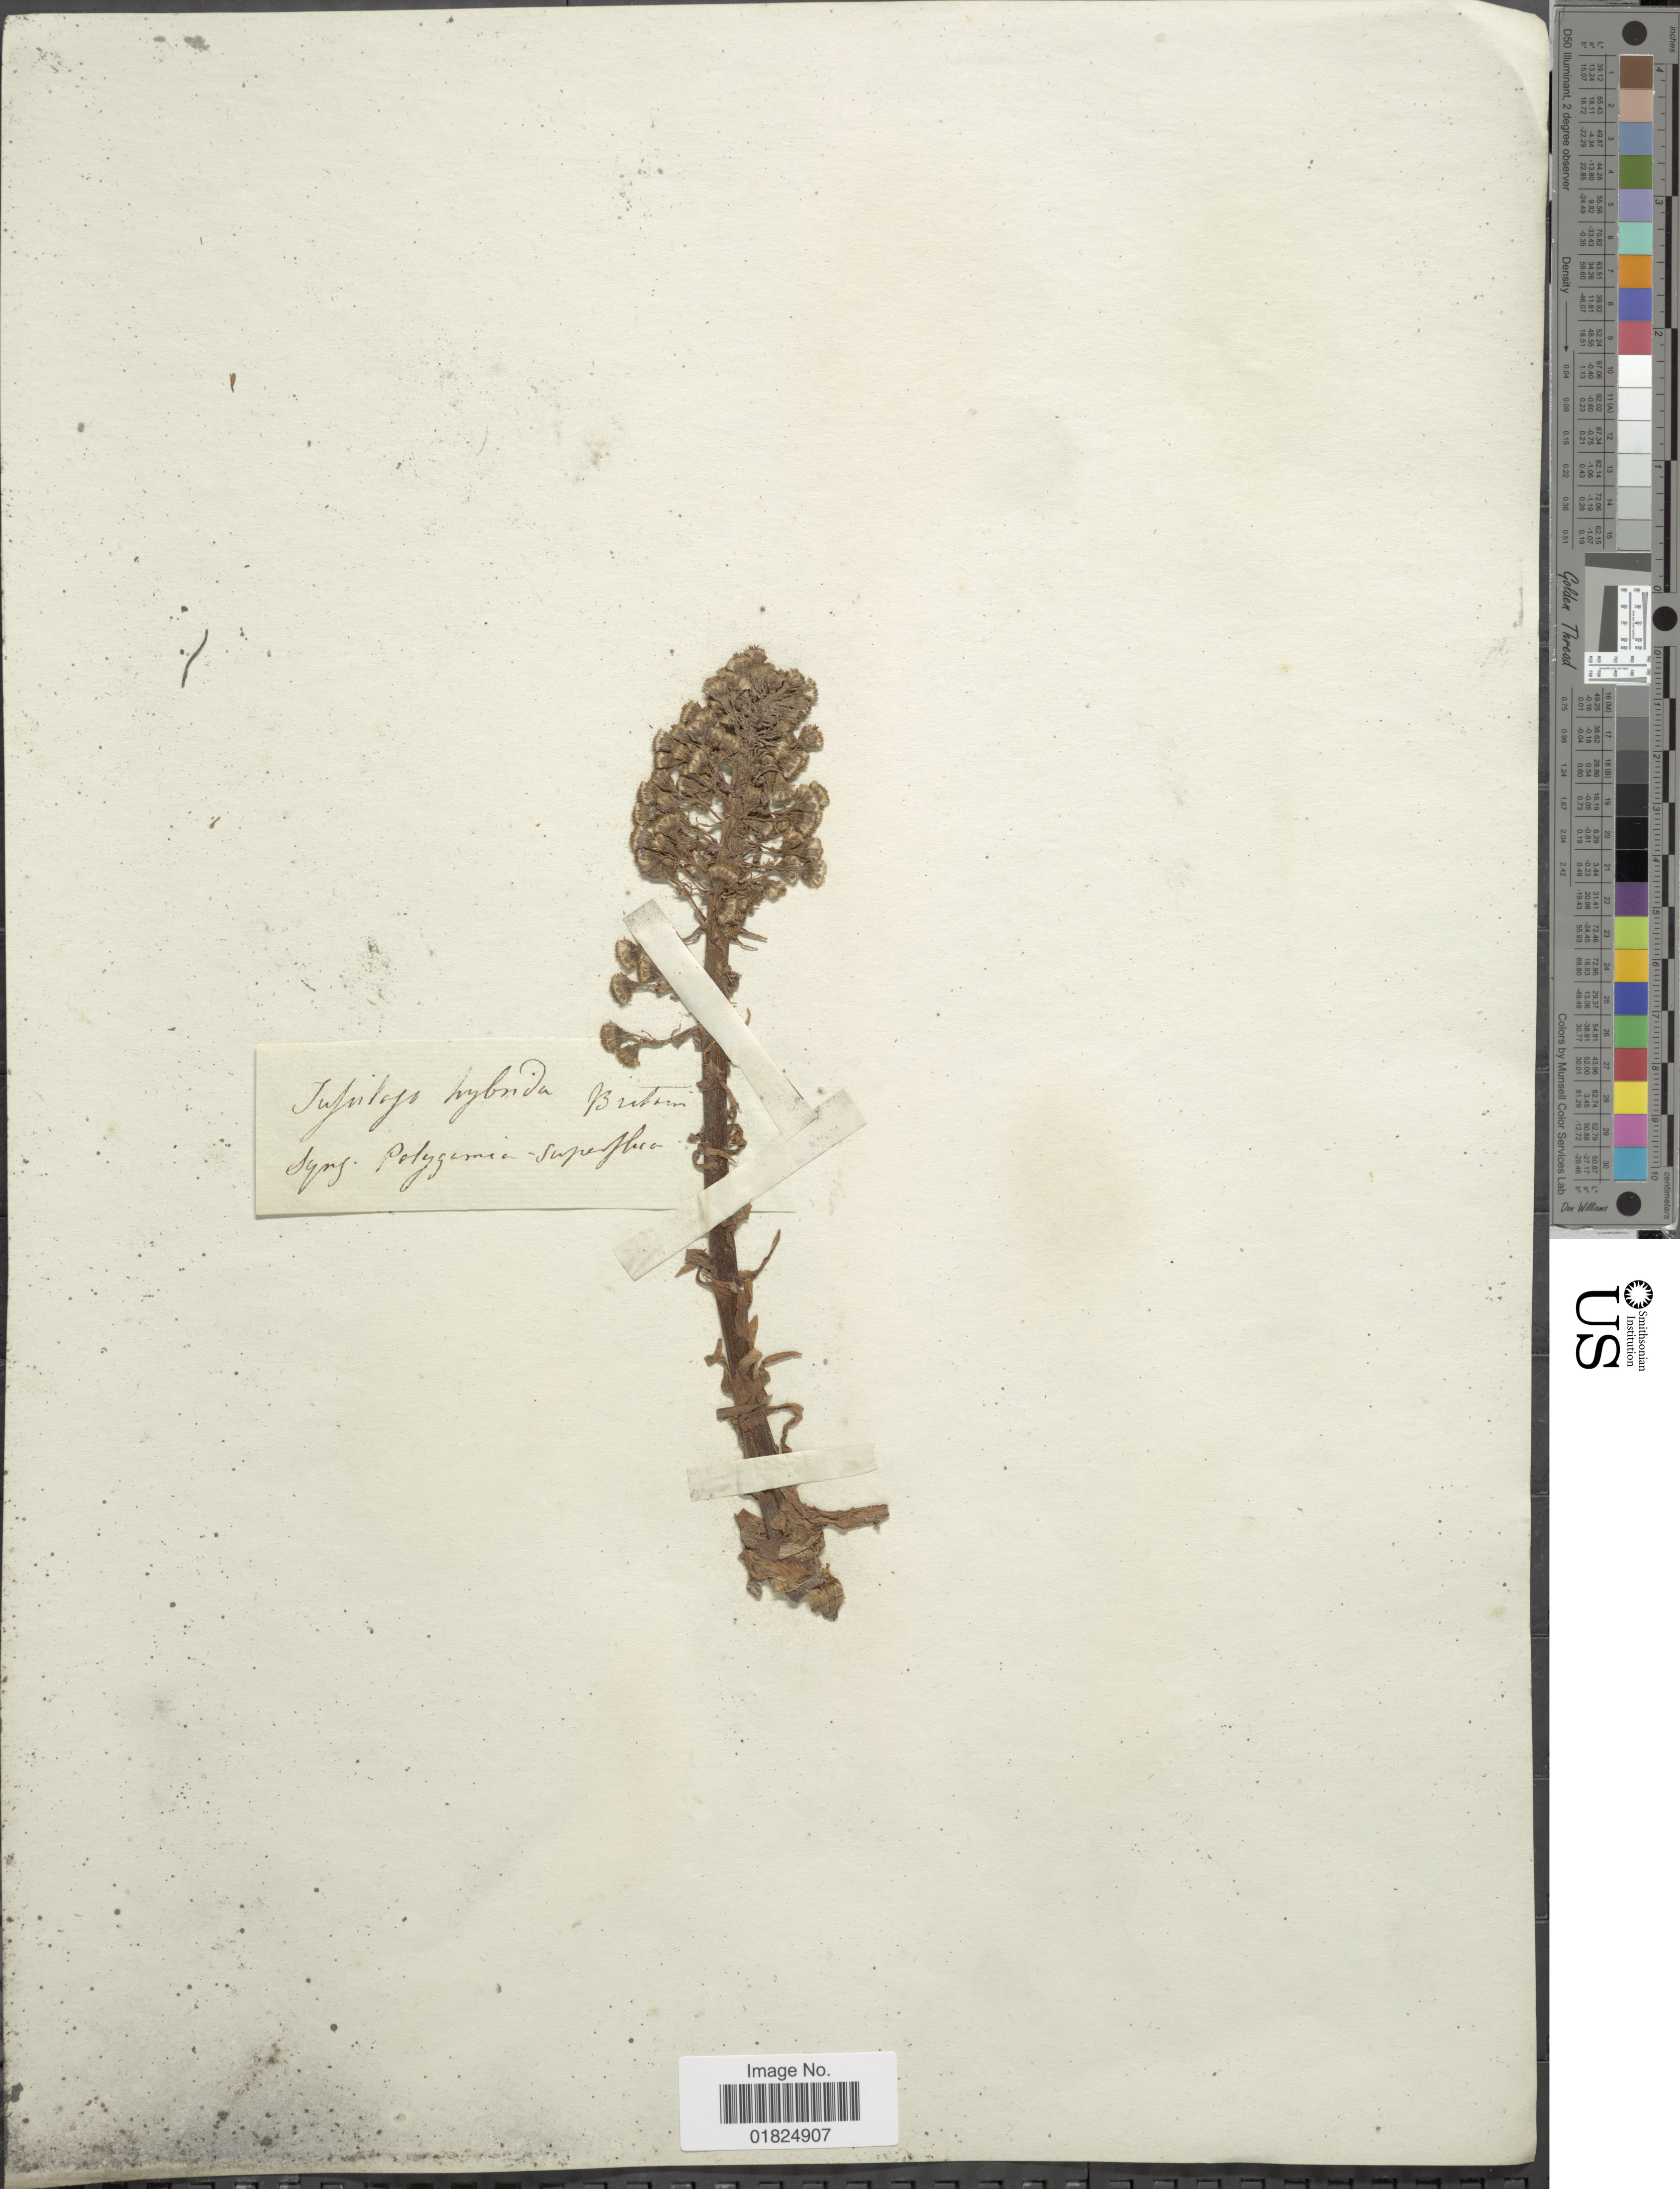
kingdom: Plantae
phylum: Tracheophyta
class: Magnoliopsida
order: Asterales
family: Asteraceae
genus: Petasites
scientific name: Petasites hybridus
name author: (L.) G. Gaertn. et al.